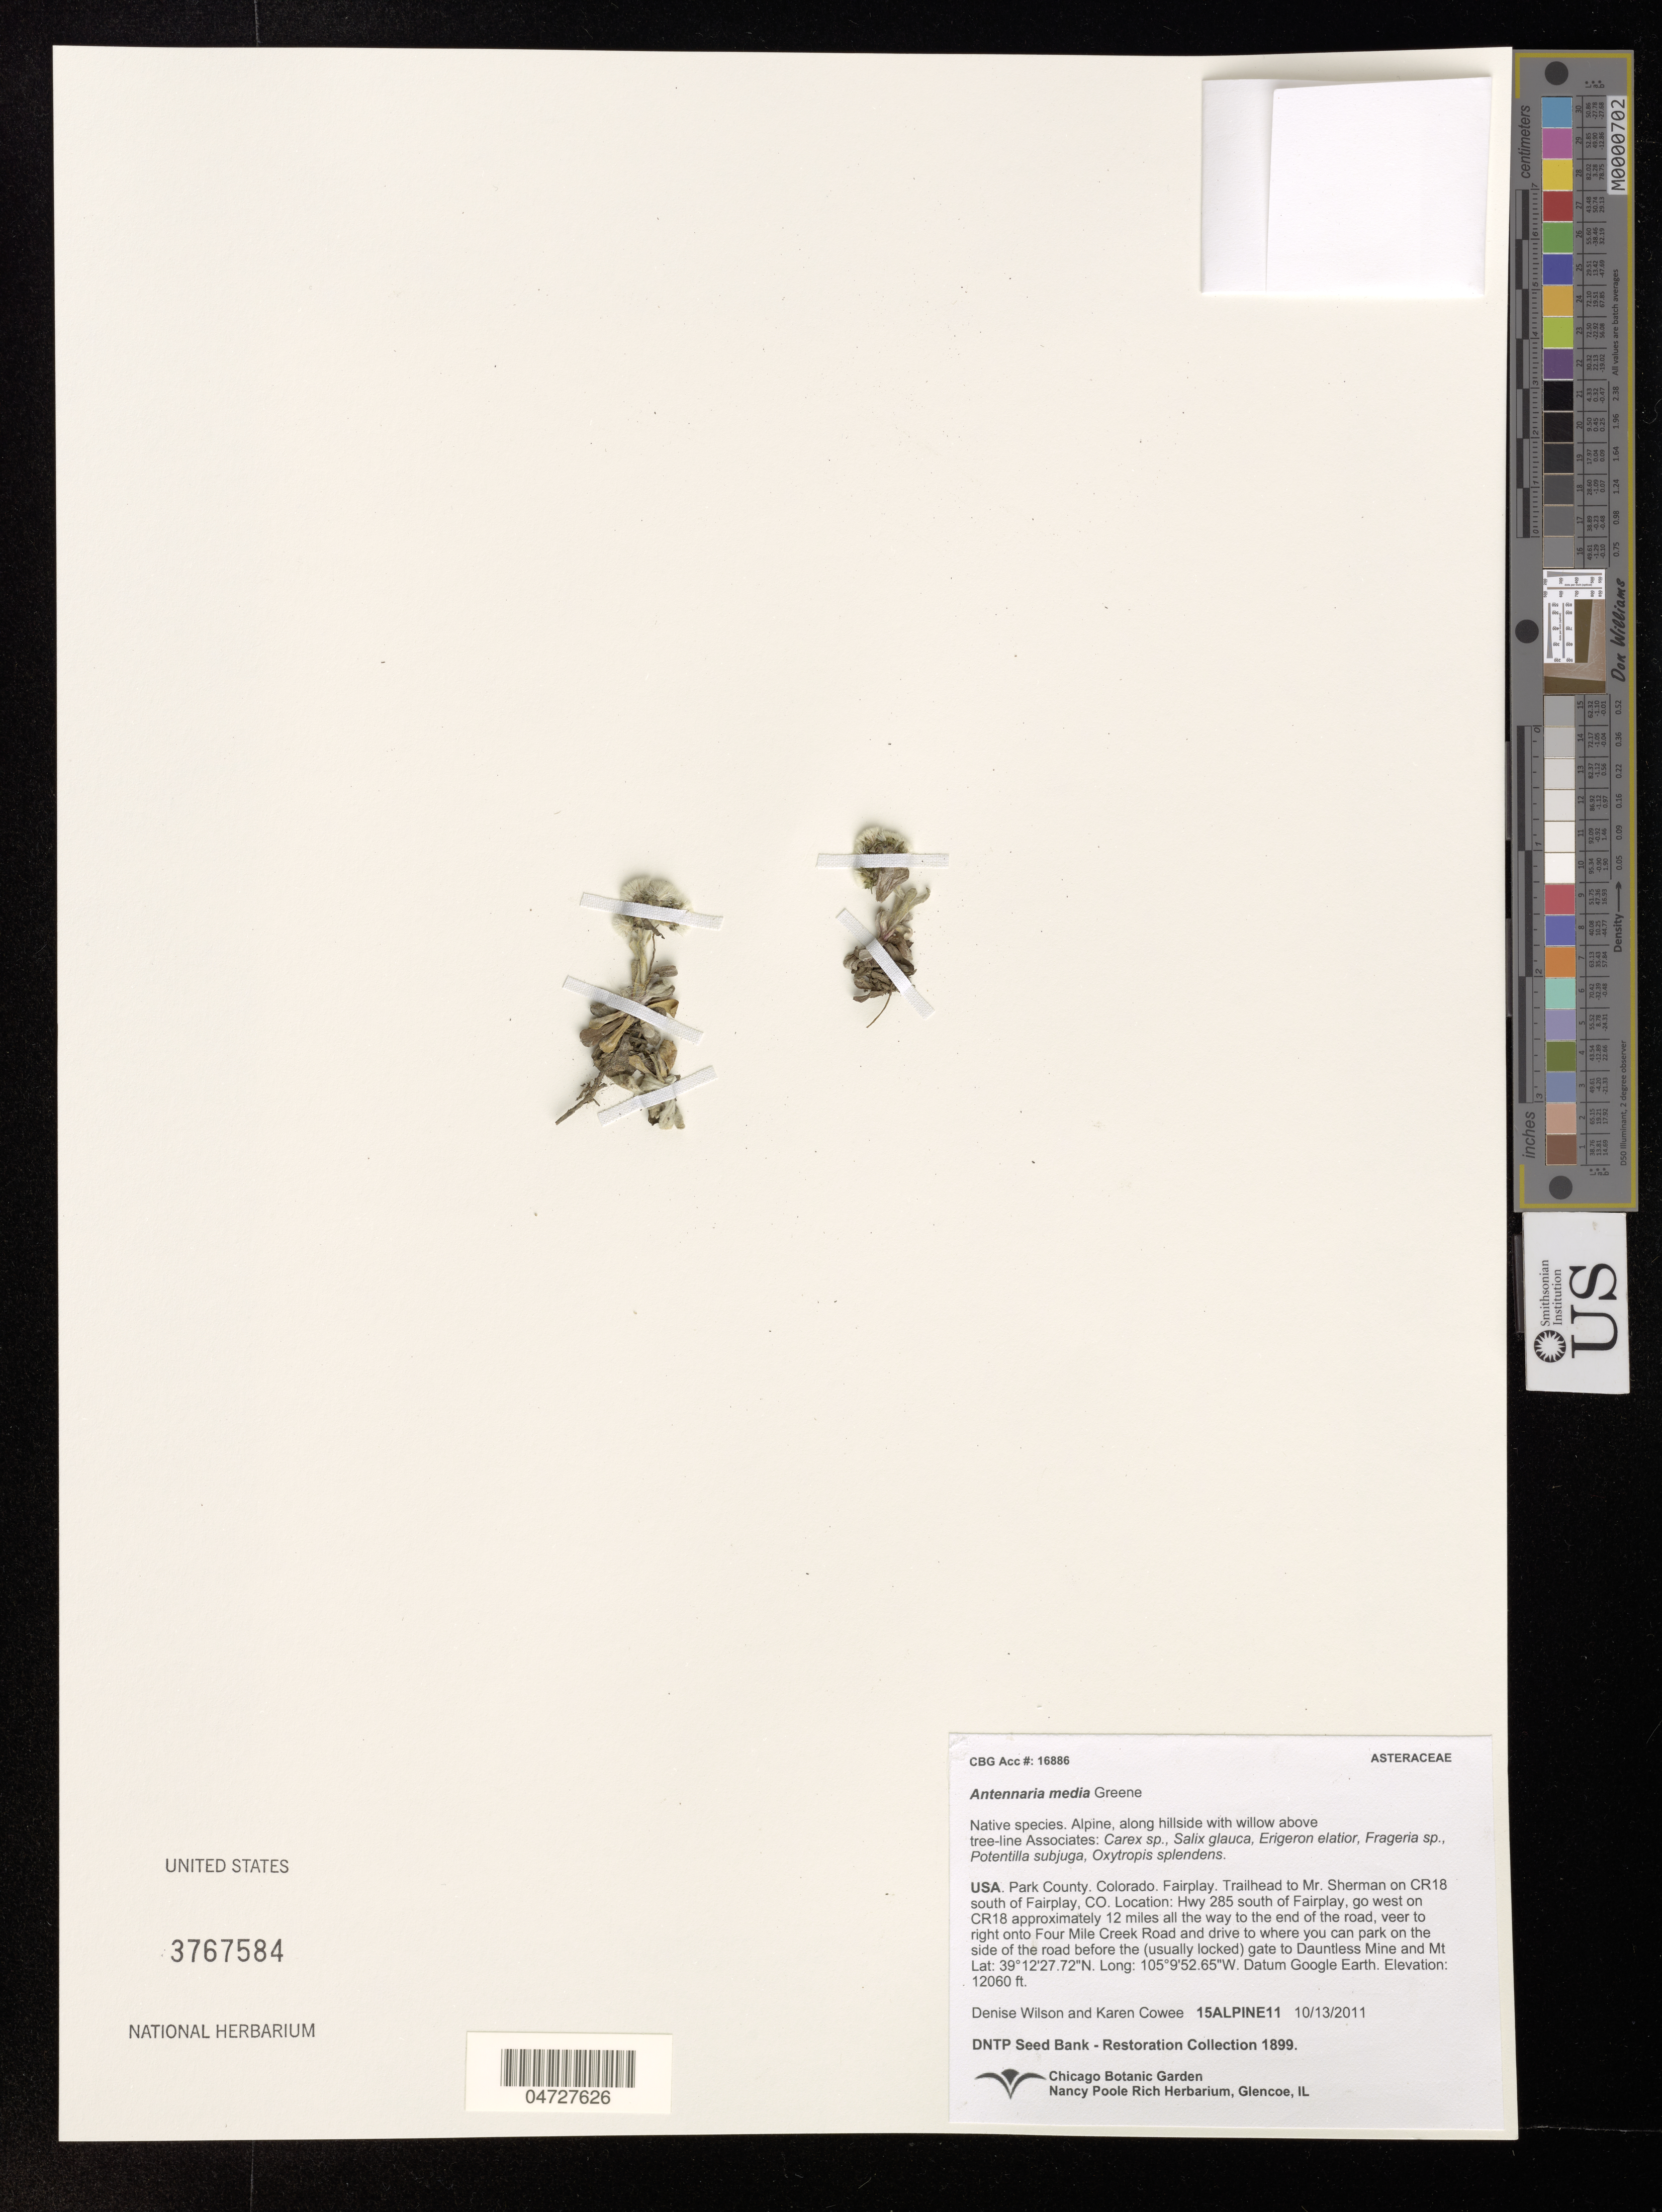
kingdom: Plantae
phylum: Tracheophyta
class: Magnoliopsida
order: Asterales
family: Asteraceae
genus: Antennaria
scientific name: Antennaria media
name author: Greene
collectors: D. Wilson & K. Cowee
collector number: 15ALPINE11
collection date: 2011-10-13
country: United States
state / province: Colorado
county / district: Park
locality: Park County. Fairplay. Trailhead to Mr. Sherman on CR18 south of Fairplay. Hwy 285 south of Fairplay, go west on CR18 approximately 12 miles all the way to the end of the road, veer to right onto Four Mile Creek Road and drive to where you can park on the side of the road before the (usually locked) gate to Dauntless Mine and Mt.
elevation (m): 3676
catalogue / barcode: US 3767584